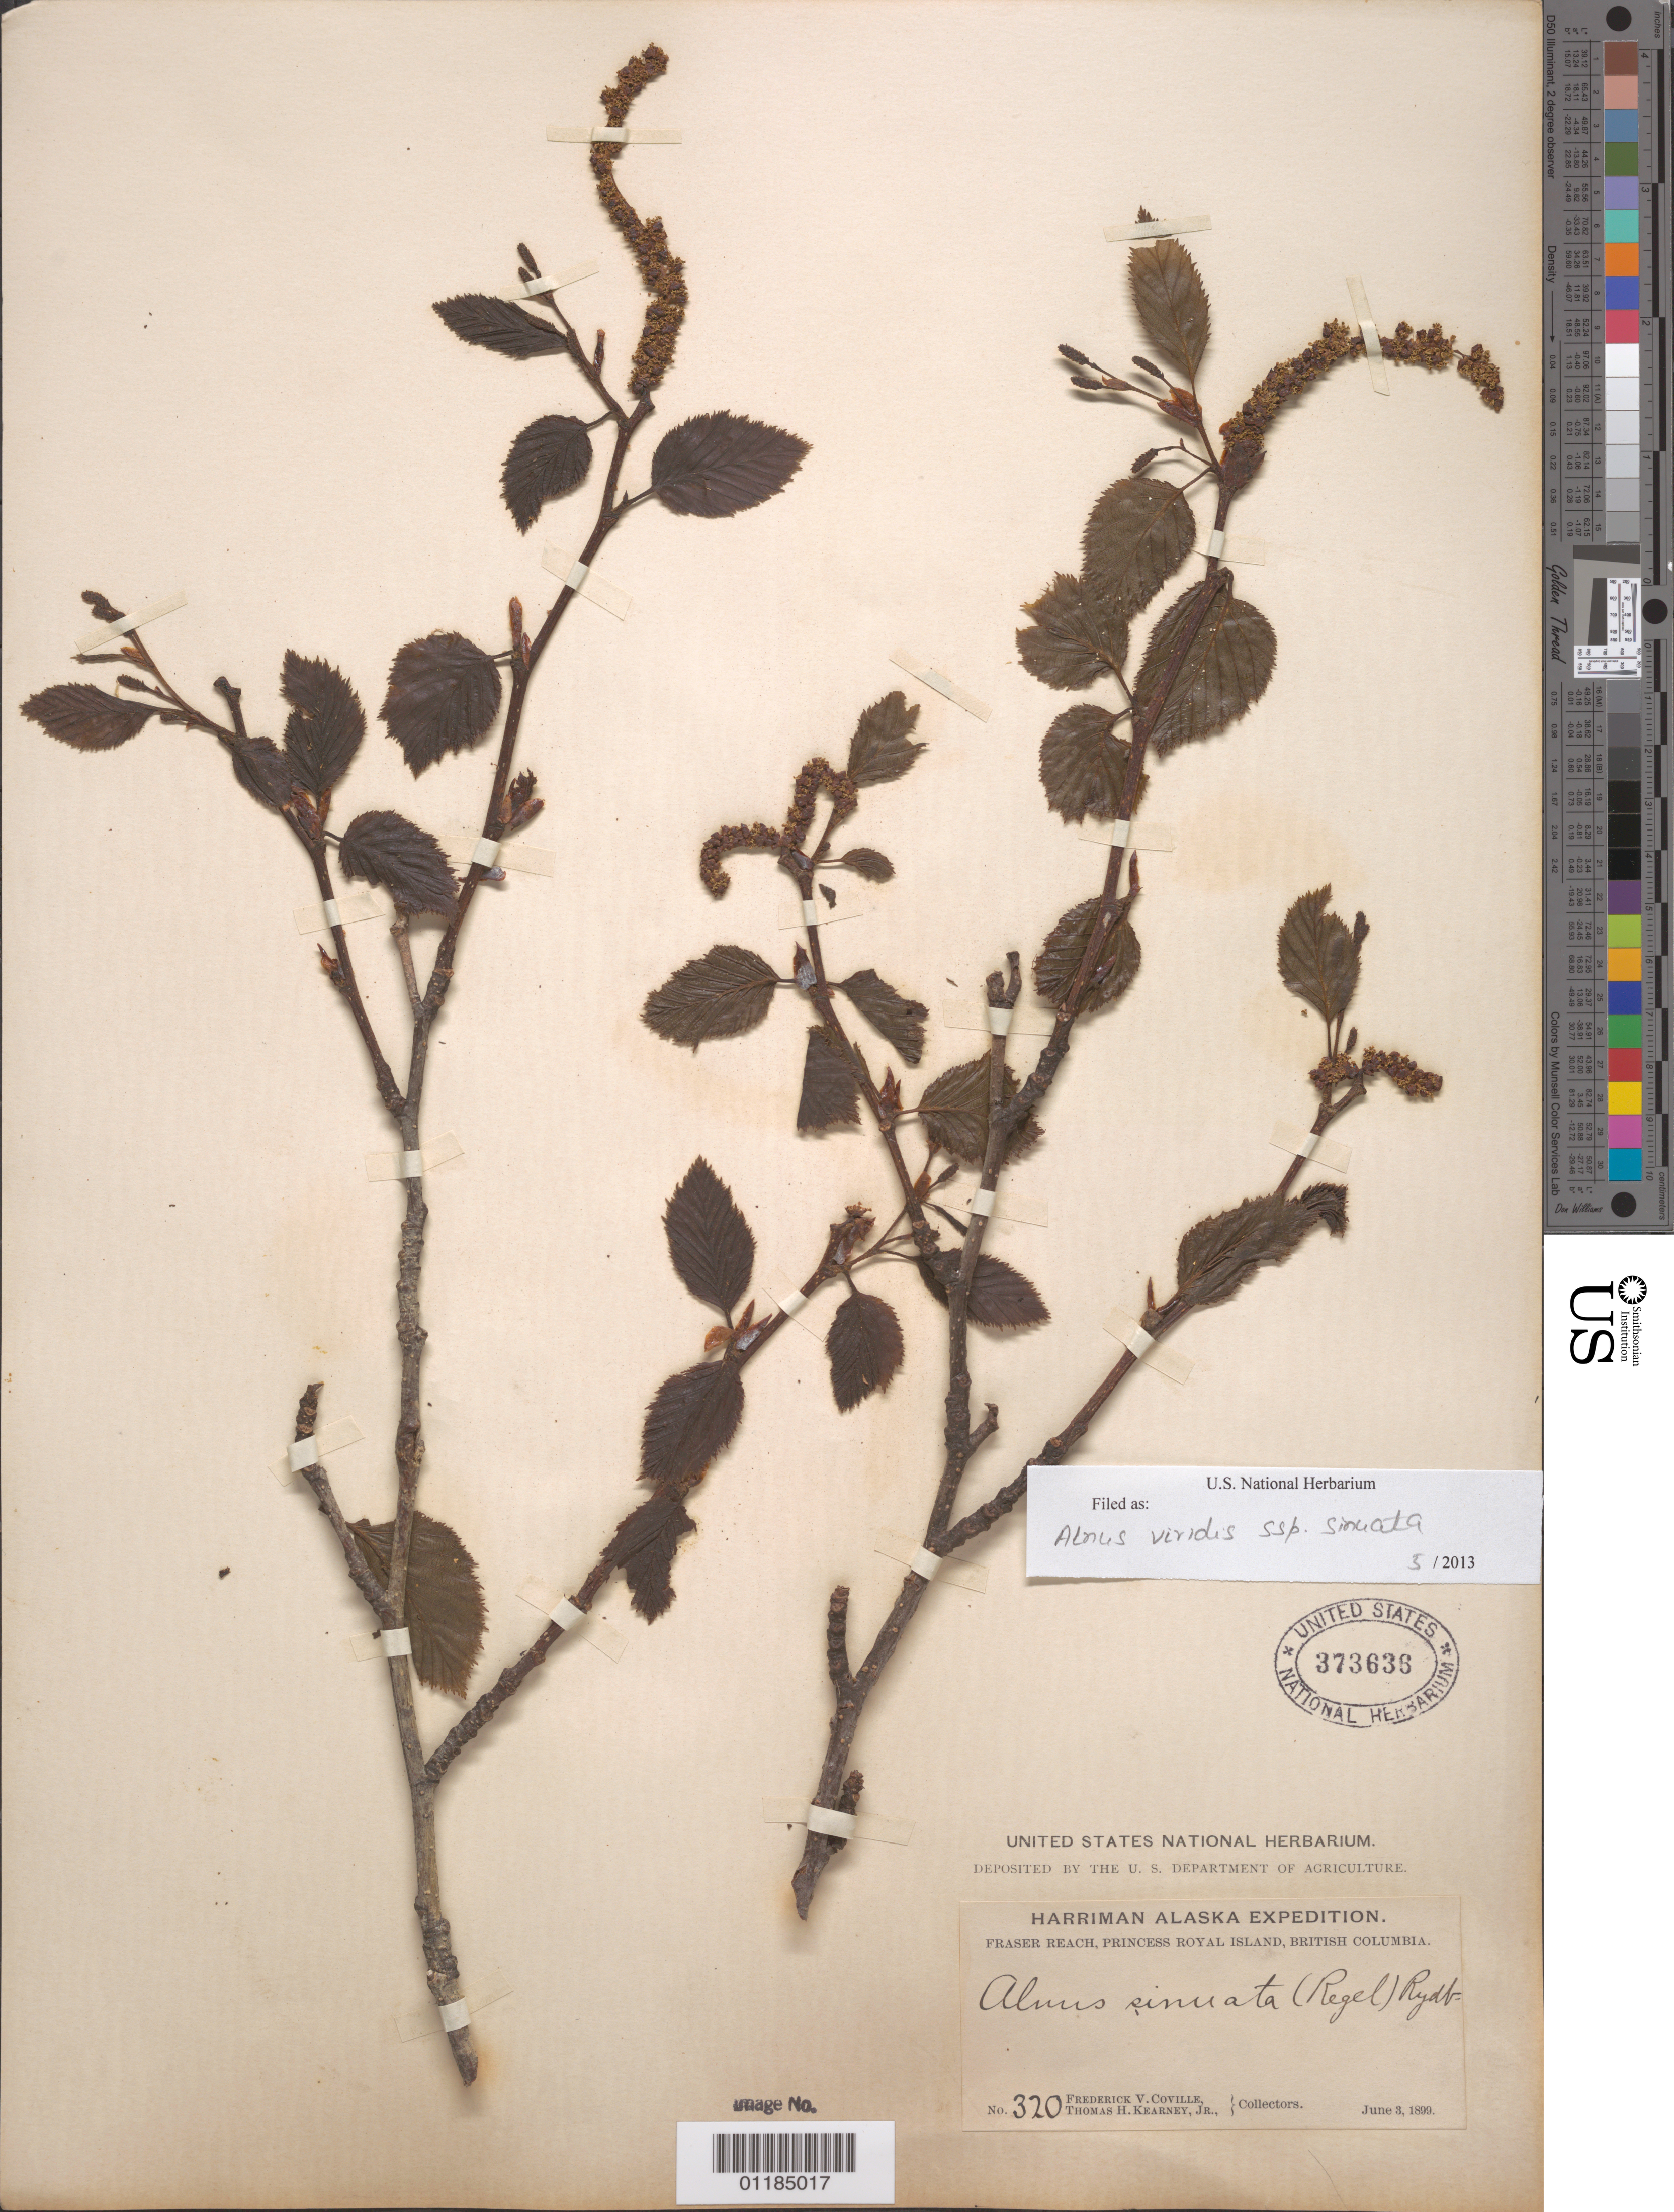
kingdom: Plantae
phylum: Tracheophyta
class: Magnoliopsida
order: Fagales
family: Betulaceae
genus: Alnus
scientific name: Alnus viridis subsp. sinuata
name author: Regel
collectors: F. V. Coville & T. H. Kearney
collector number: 320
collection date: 1899-06-03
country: Canada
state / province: British Columbia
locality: Fraser Reach, Princess Royal Island.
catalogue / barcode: US 373636